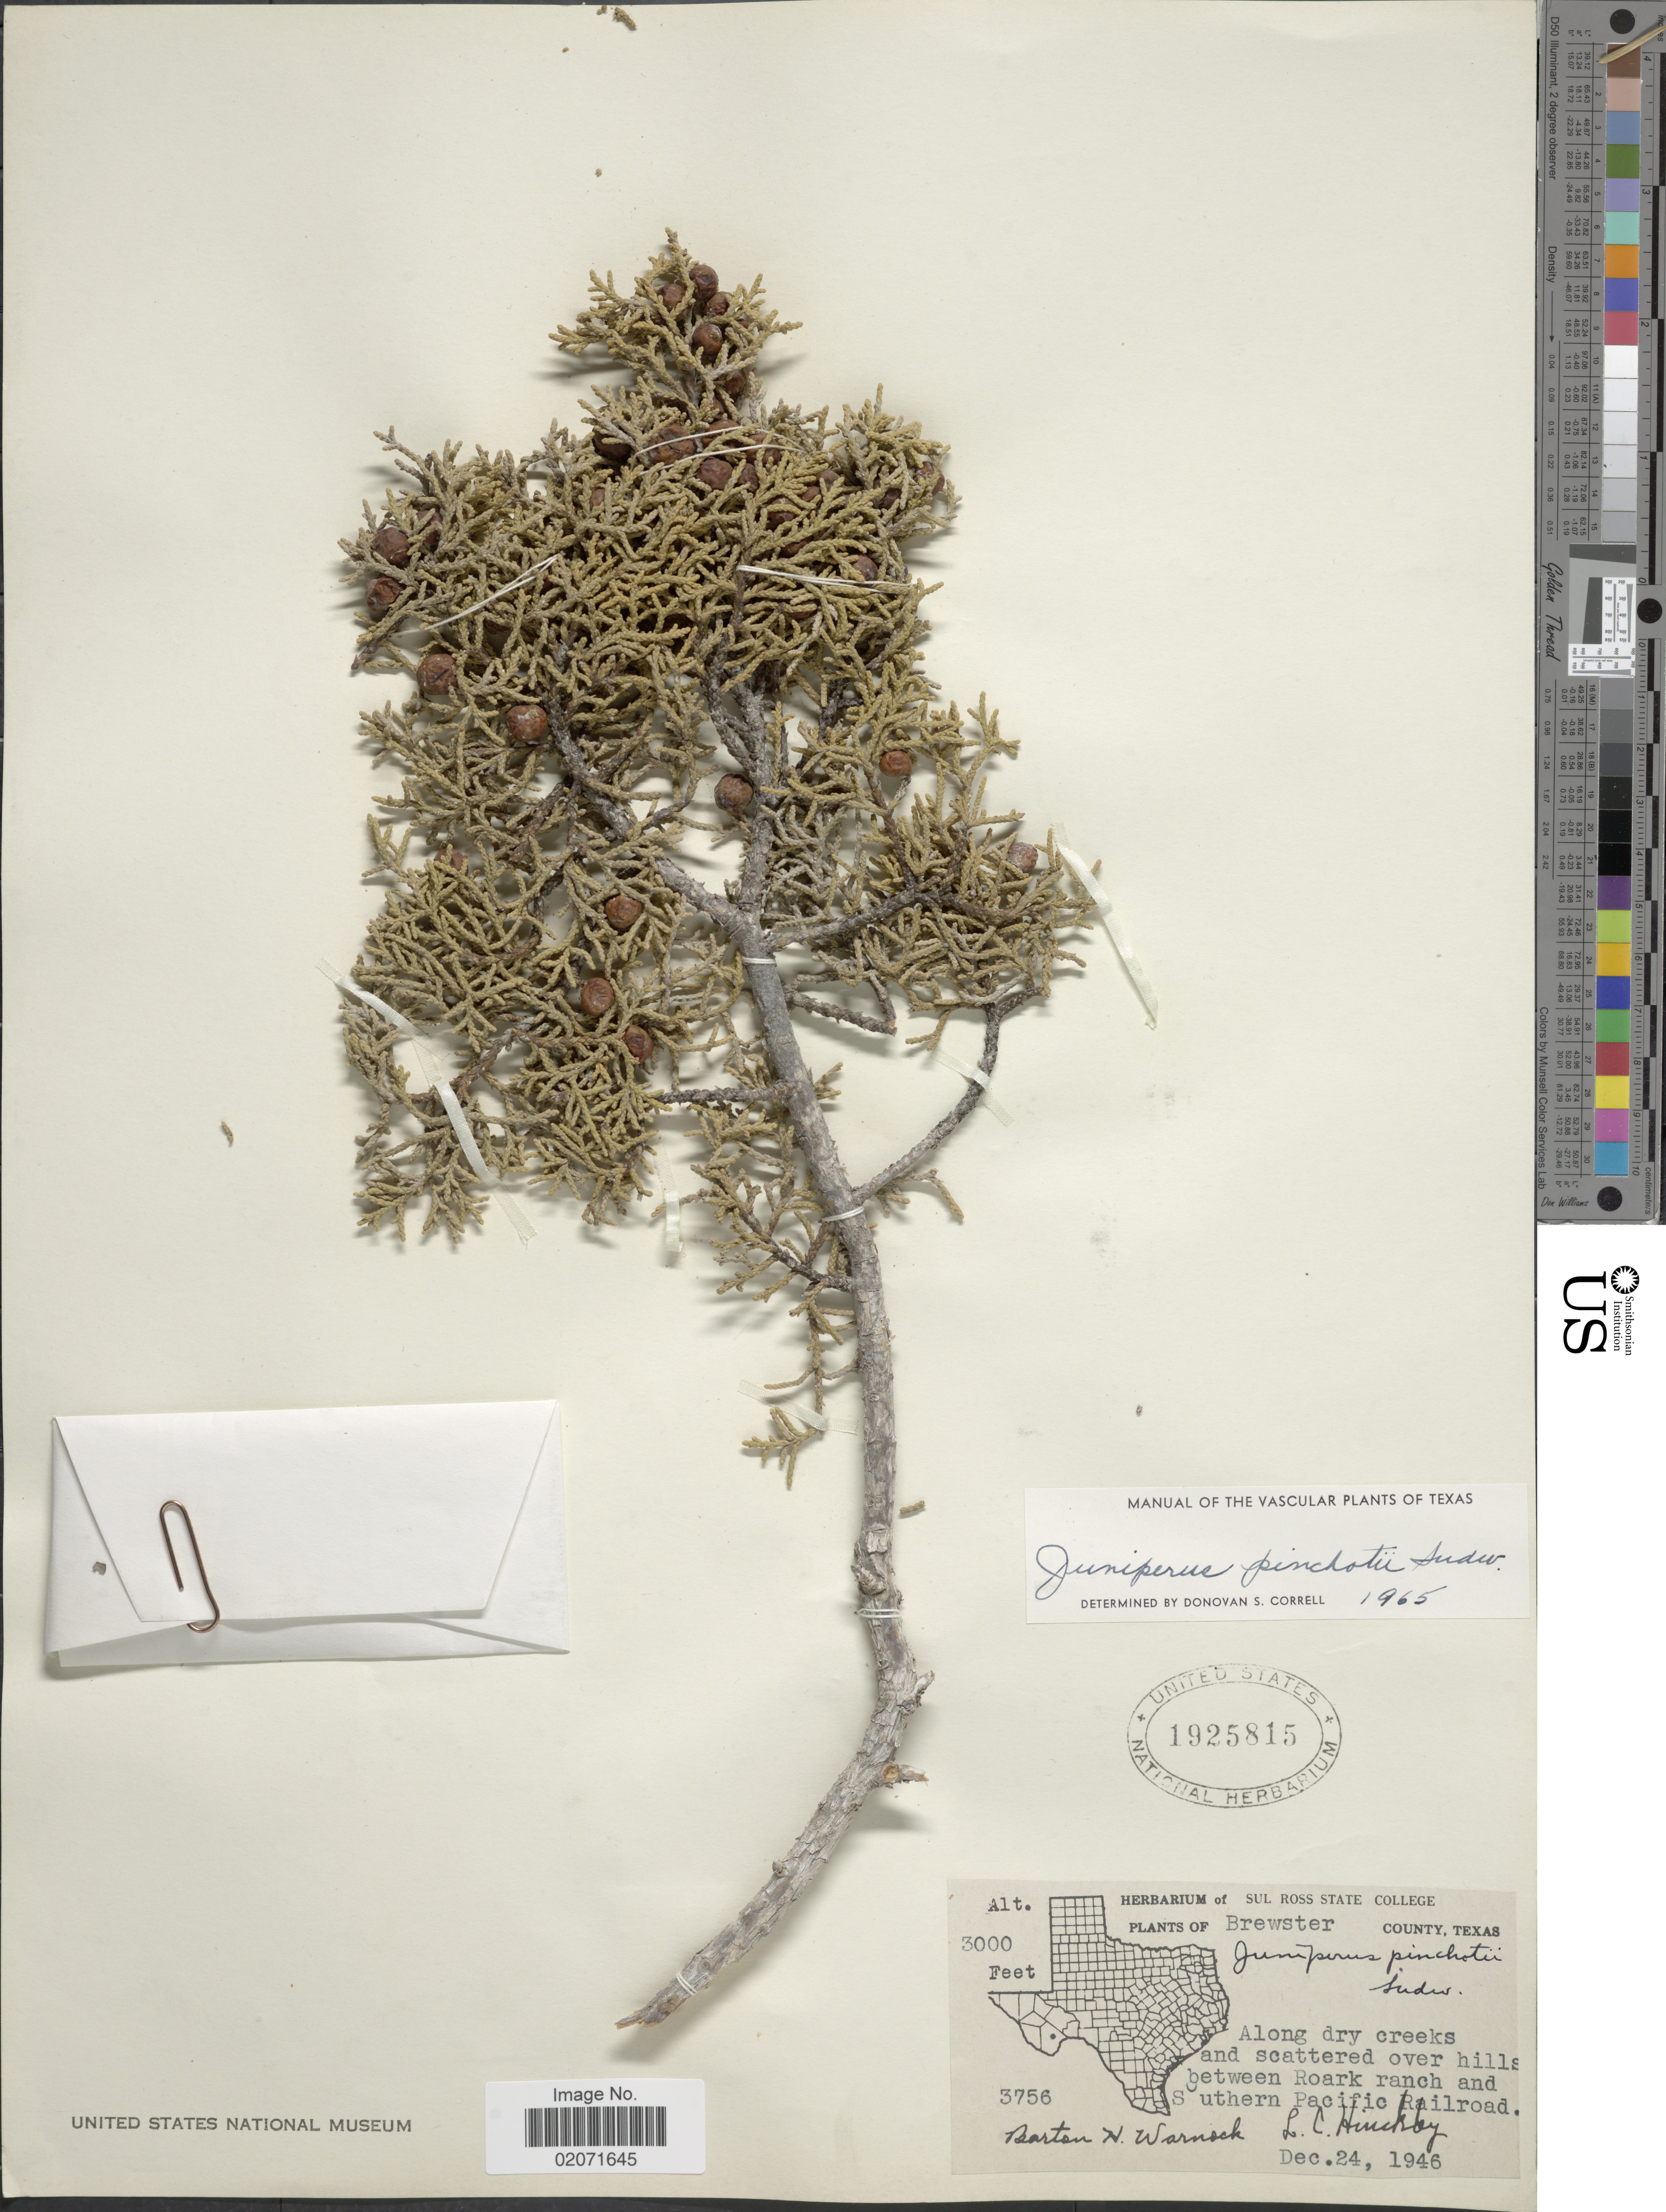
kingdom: Plantae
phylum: Tracheophyta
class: Pinopsida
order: Pinales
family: Cupressaceae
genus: Juniperus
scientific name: Juniperus pinchotii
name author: Sudw.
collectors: B. H. Warnock & L. Hinckley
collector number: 3756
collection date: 1946-12-24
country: United States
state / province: Texas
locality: Brewster County, between road ranch and Southern Pacific Railroad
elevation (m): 914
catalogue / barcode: US 1925815